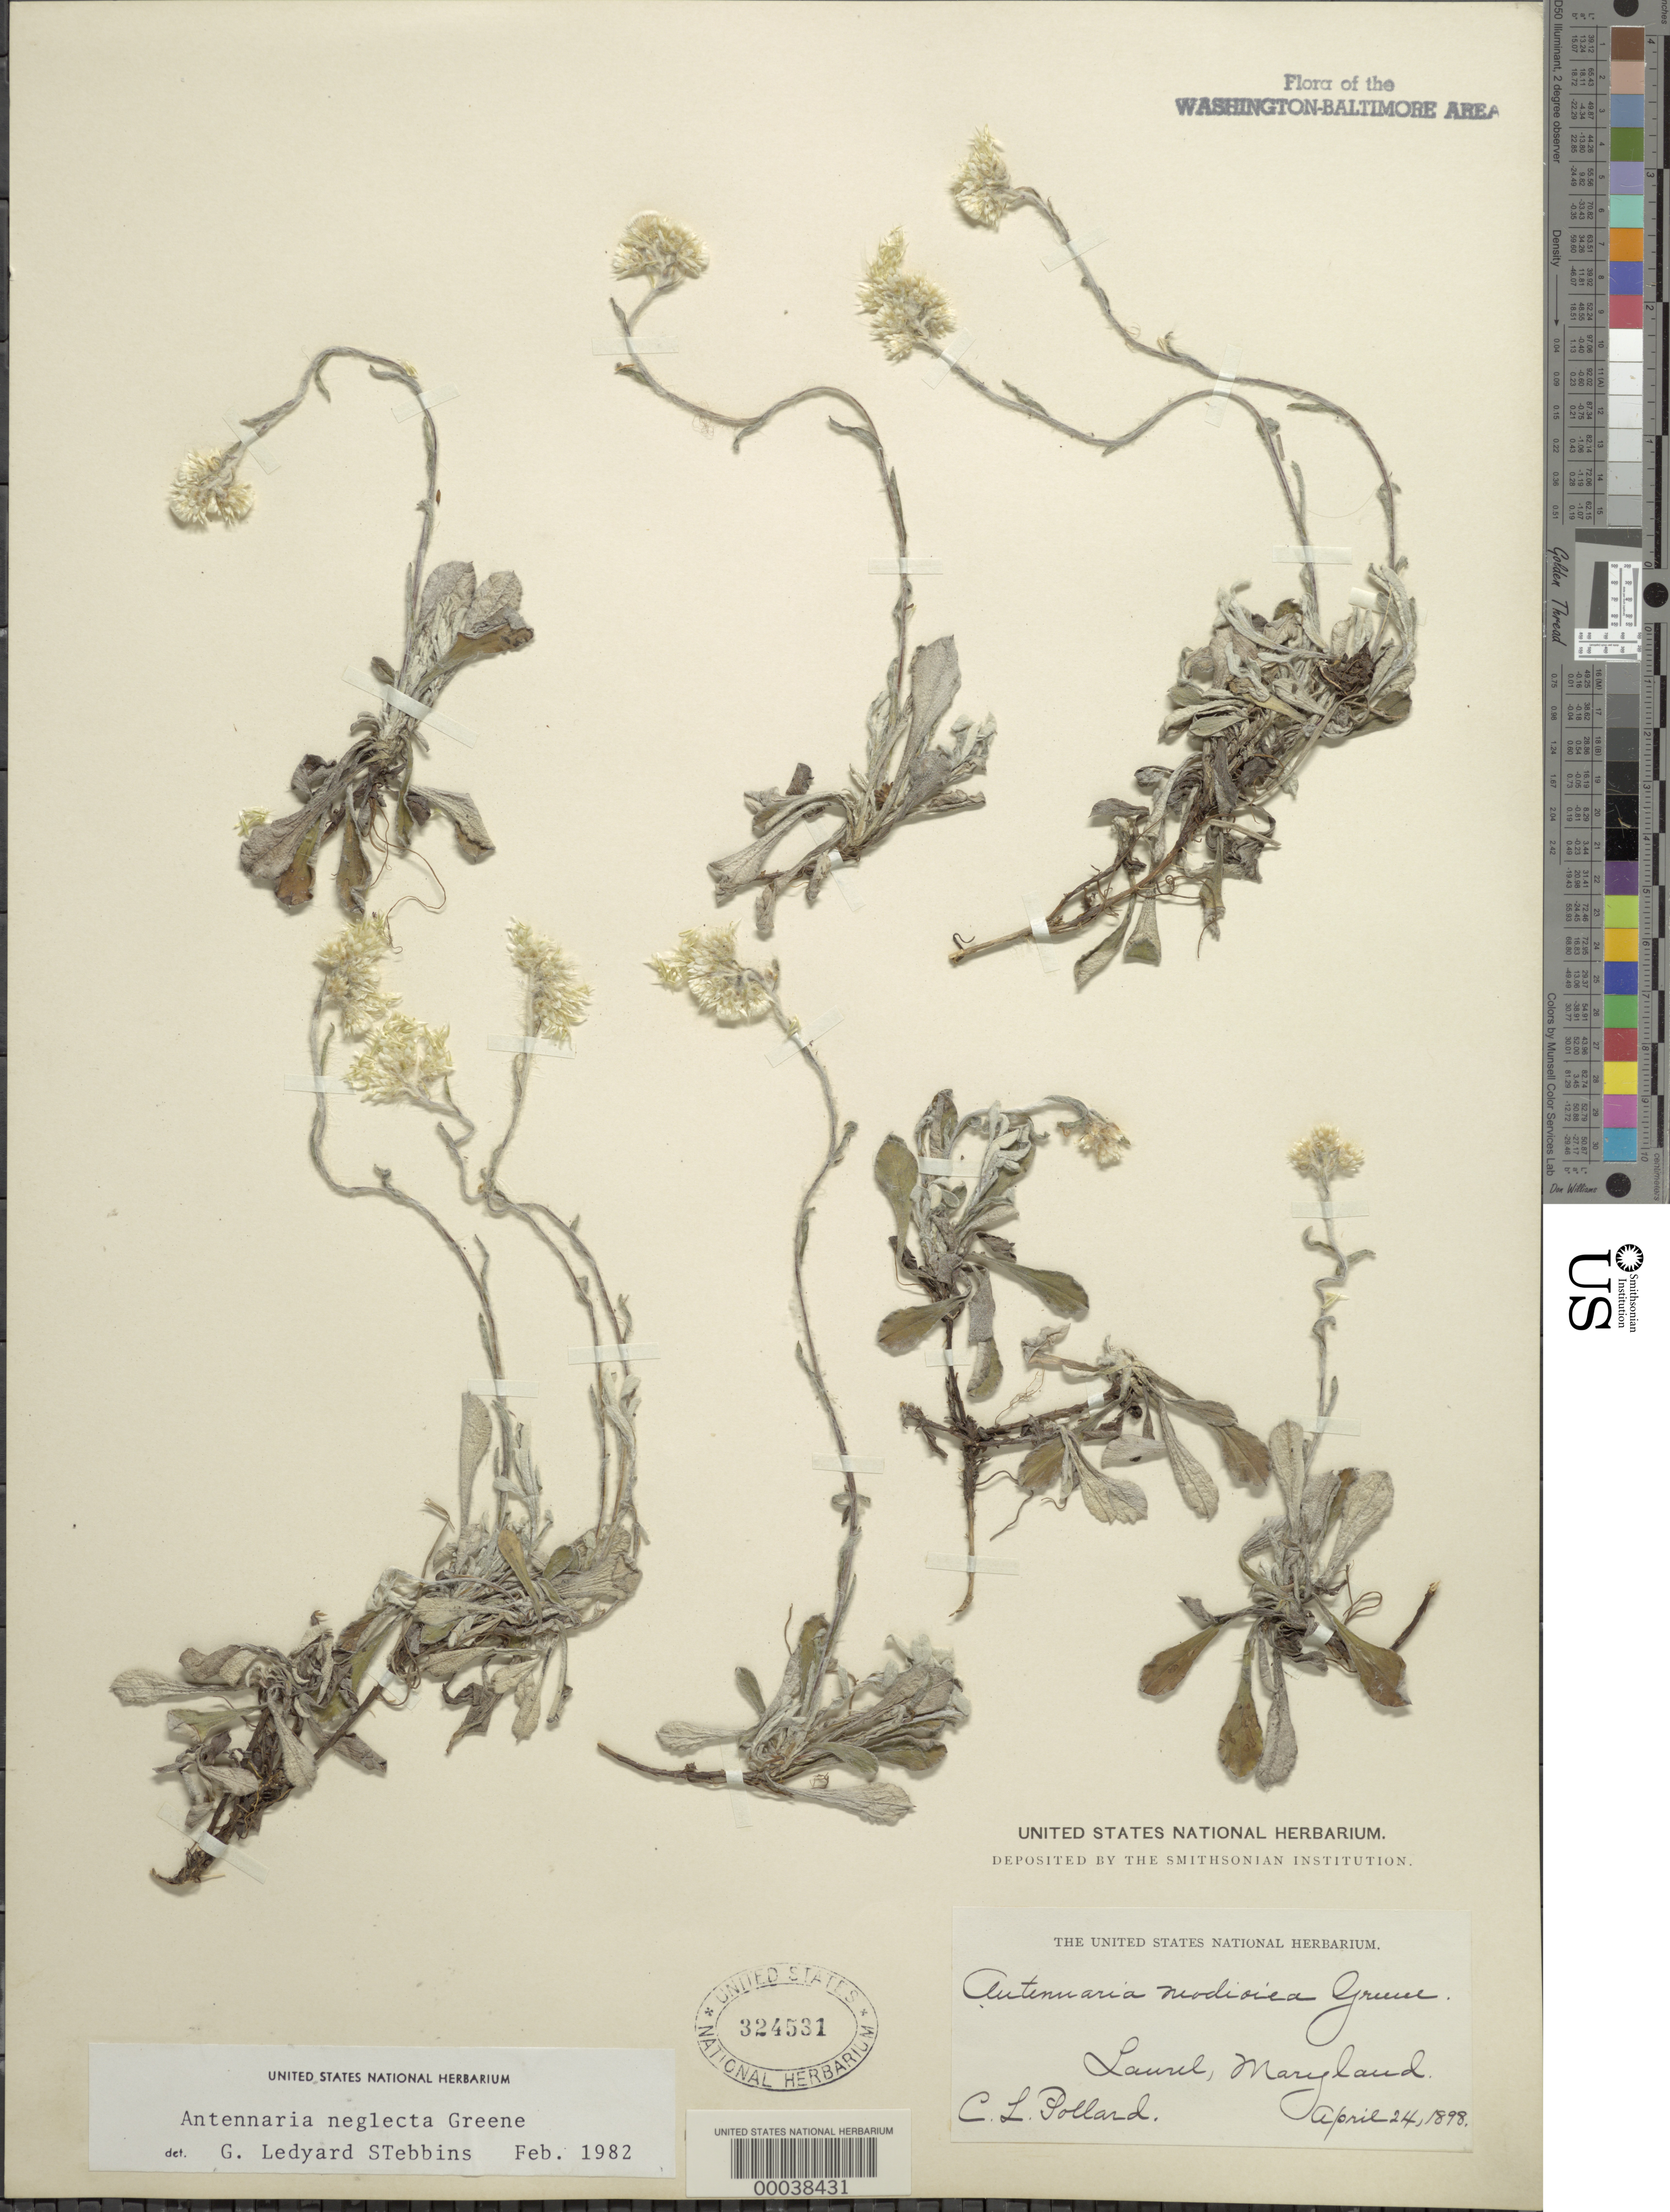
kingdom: Plantae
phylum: Tracheophyta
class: Magnoliopsida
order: Asterales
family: Asteraceae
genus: Antennaria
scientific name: Antennaria neglecta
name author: Greene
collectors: C. L. Pollard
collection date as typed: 24 Apr 1898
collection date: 1898-04-24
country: United States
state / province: Maryland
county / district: Prince George's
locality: Laurel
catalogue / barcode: US 324531